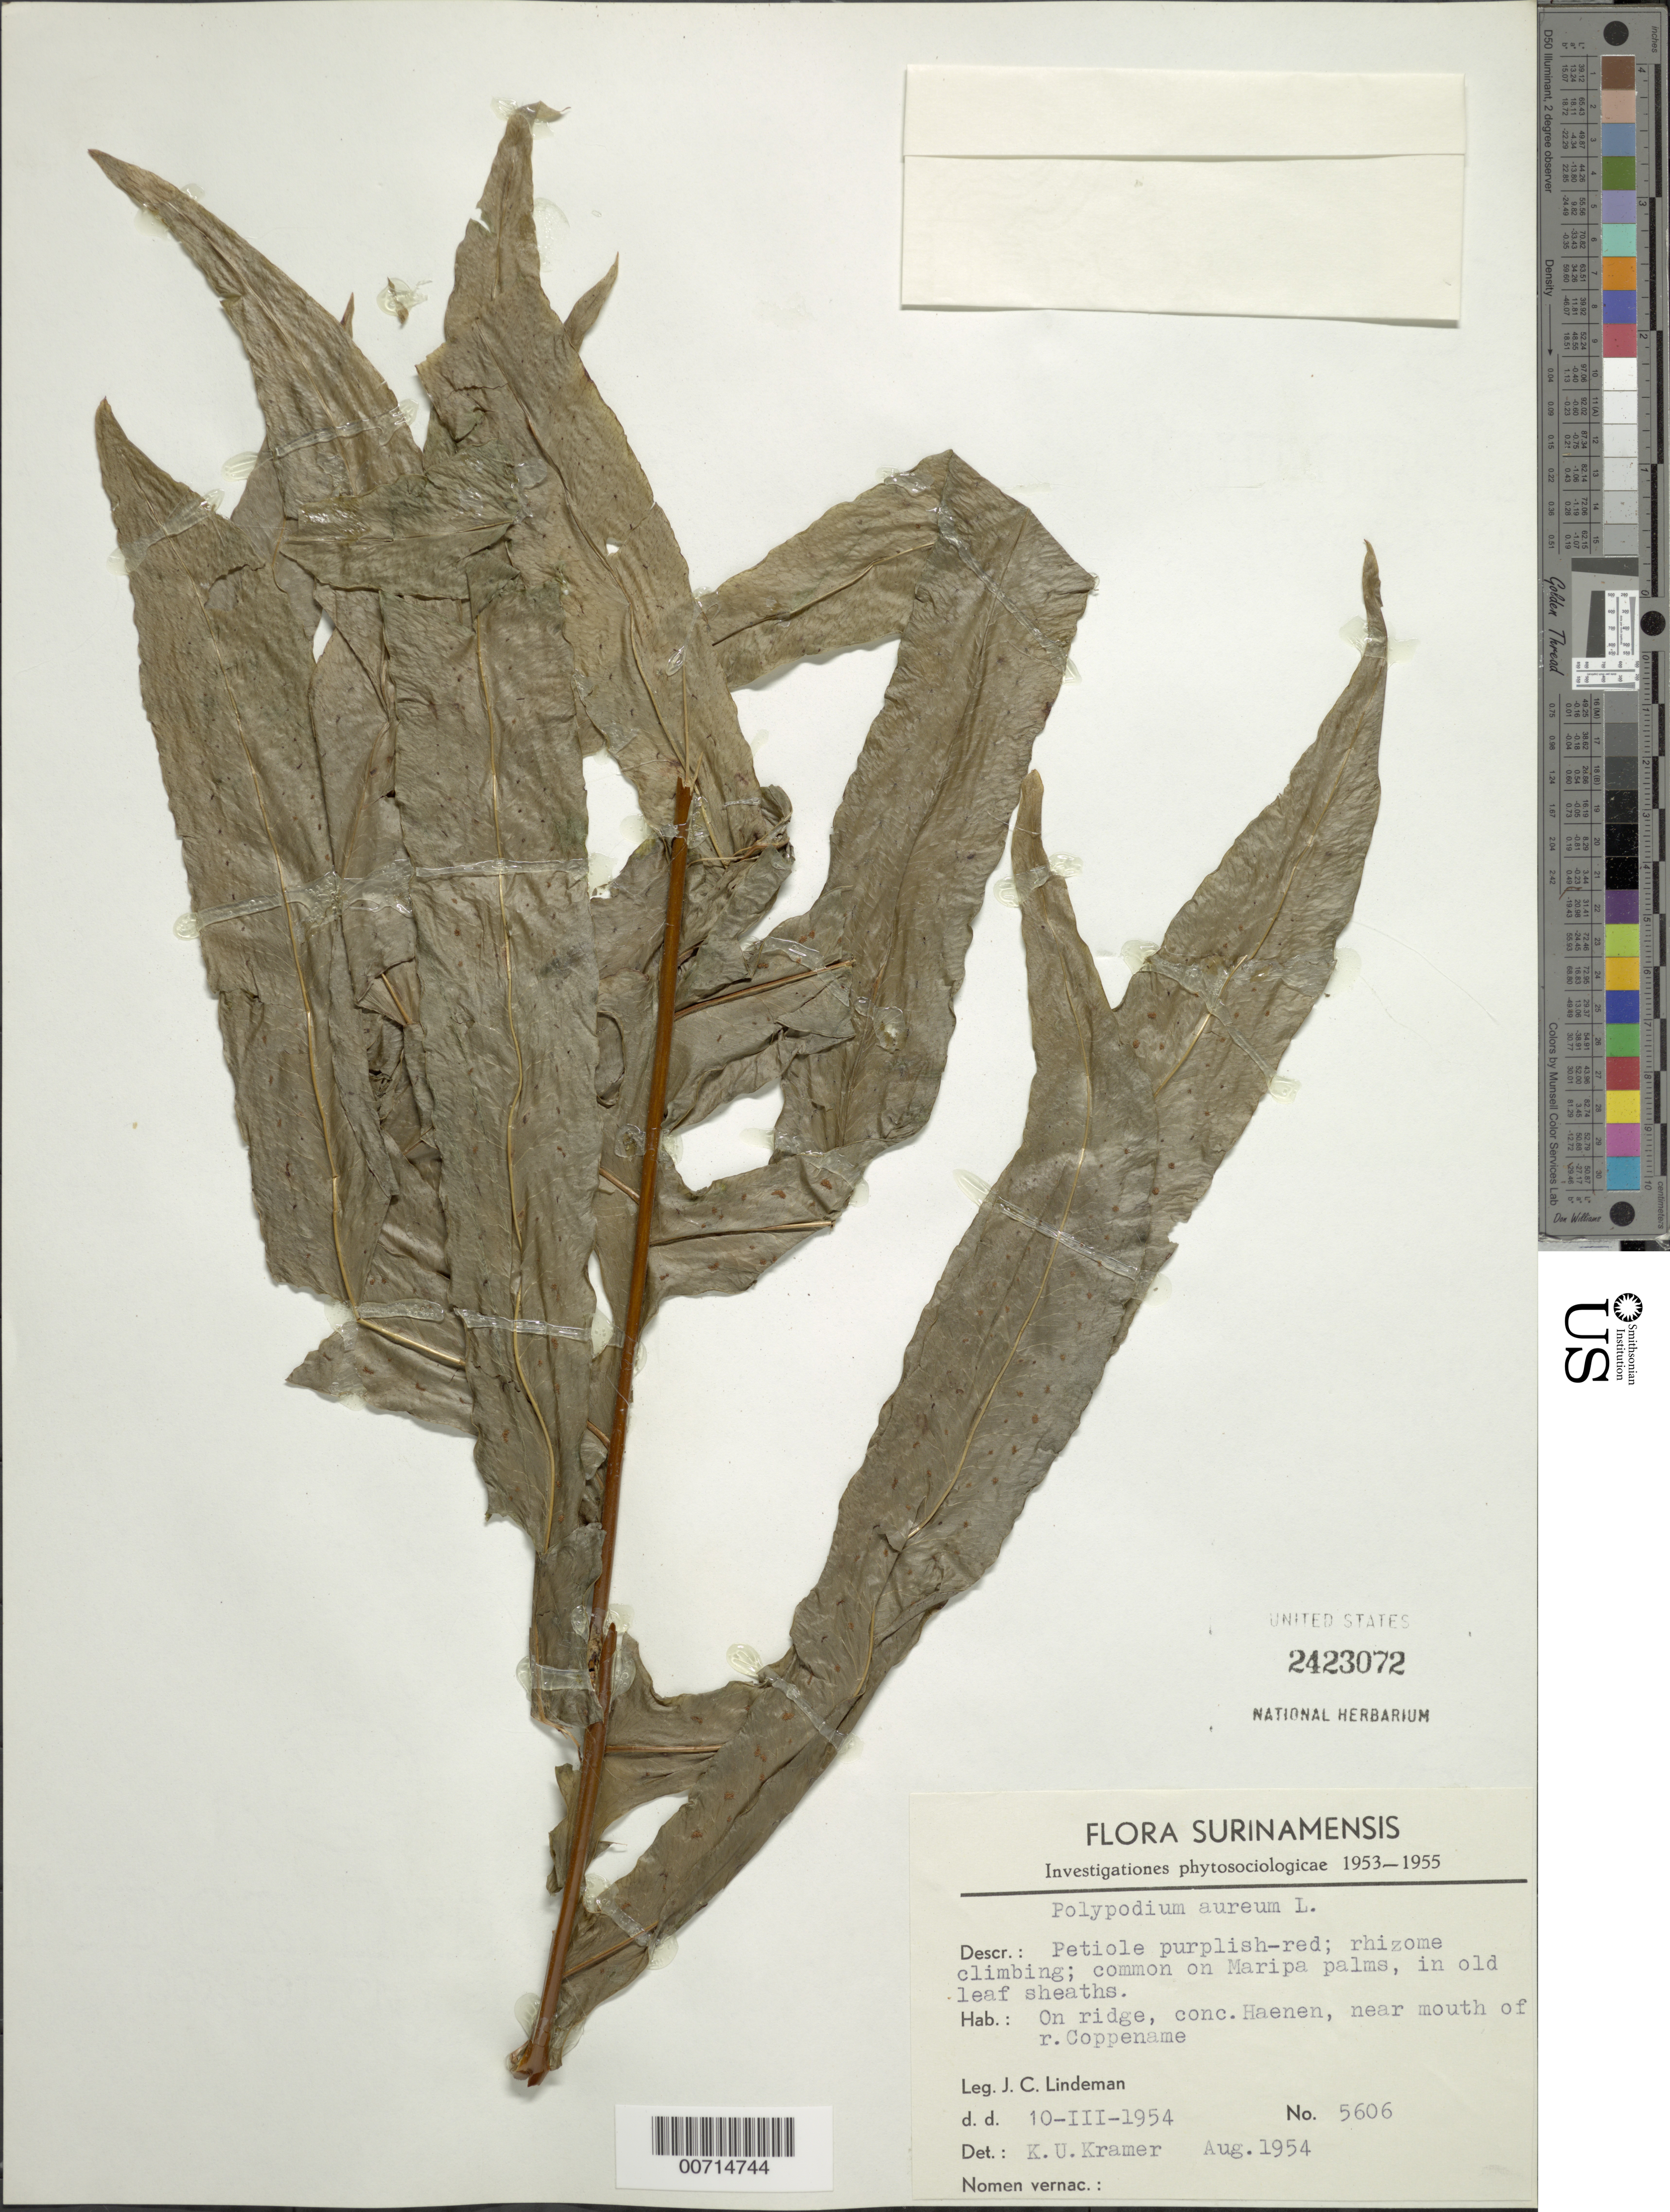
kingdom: Plantae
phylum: Tracheophyta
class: Polypodiopsida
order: Polypodiales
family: Polypodiaceae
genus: Phlebodium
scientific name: Phlebodium aureum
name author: (L.) J. Sm.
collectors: J. C. Lindeman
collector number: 5606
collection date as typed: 10-Mar-54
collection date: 1954-03-10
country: Suriname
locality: Coppename R. mouth, concession Haenen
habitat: On ridge; on Maripa palms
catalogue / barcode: US 2423072